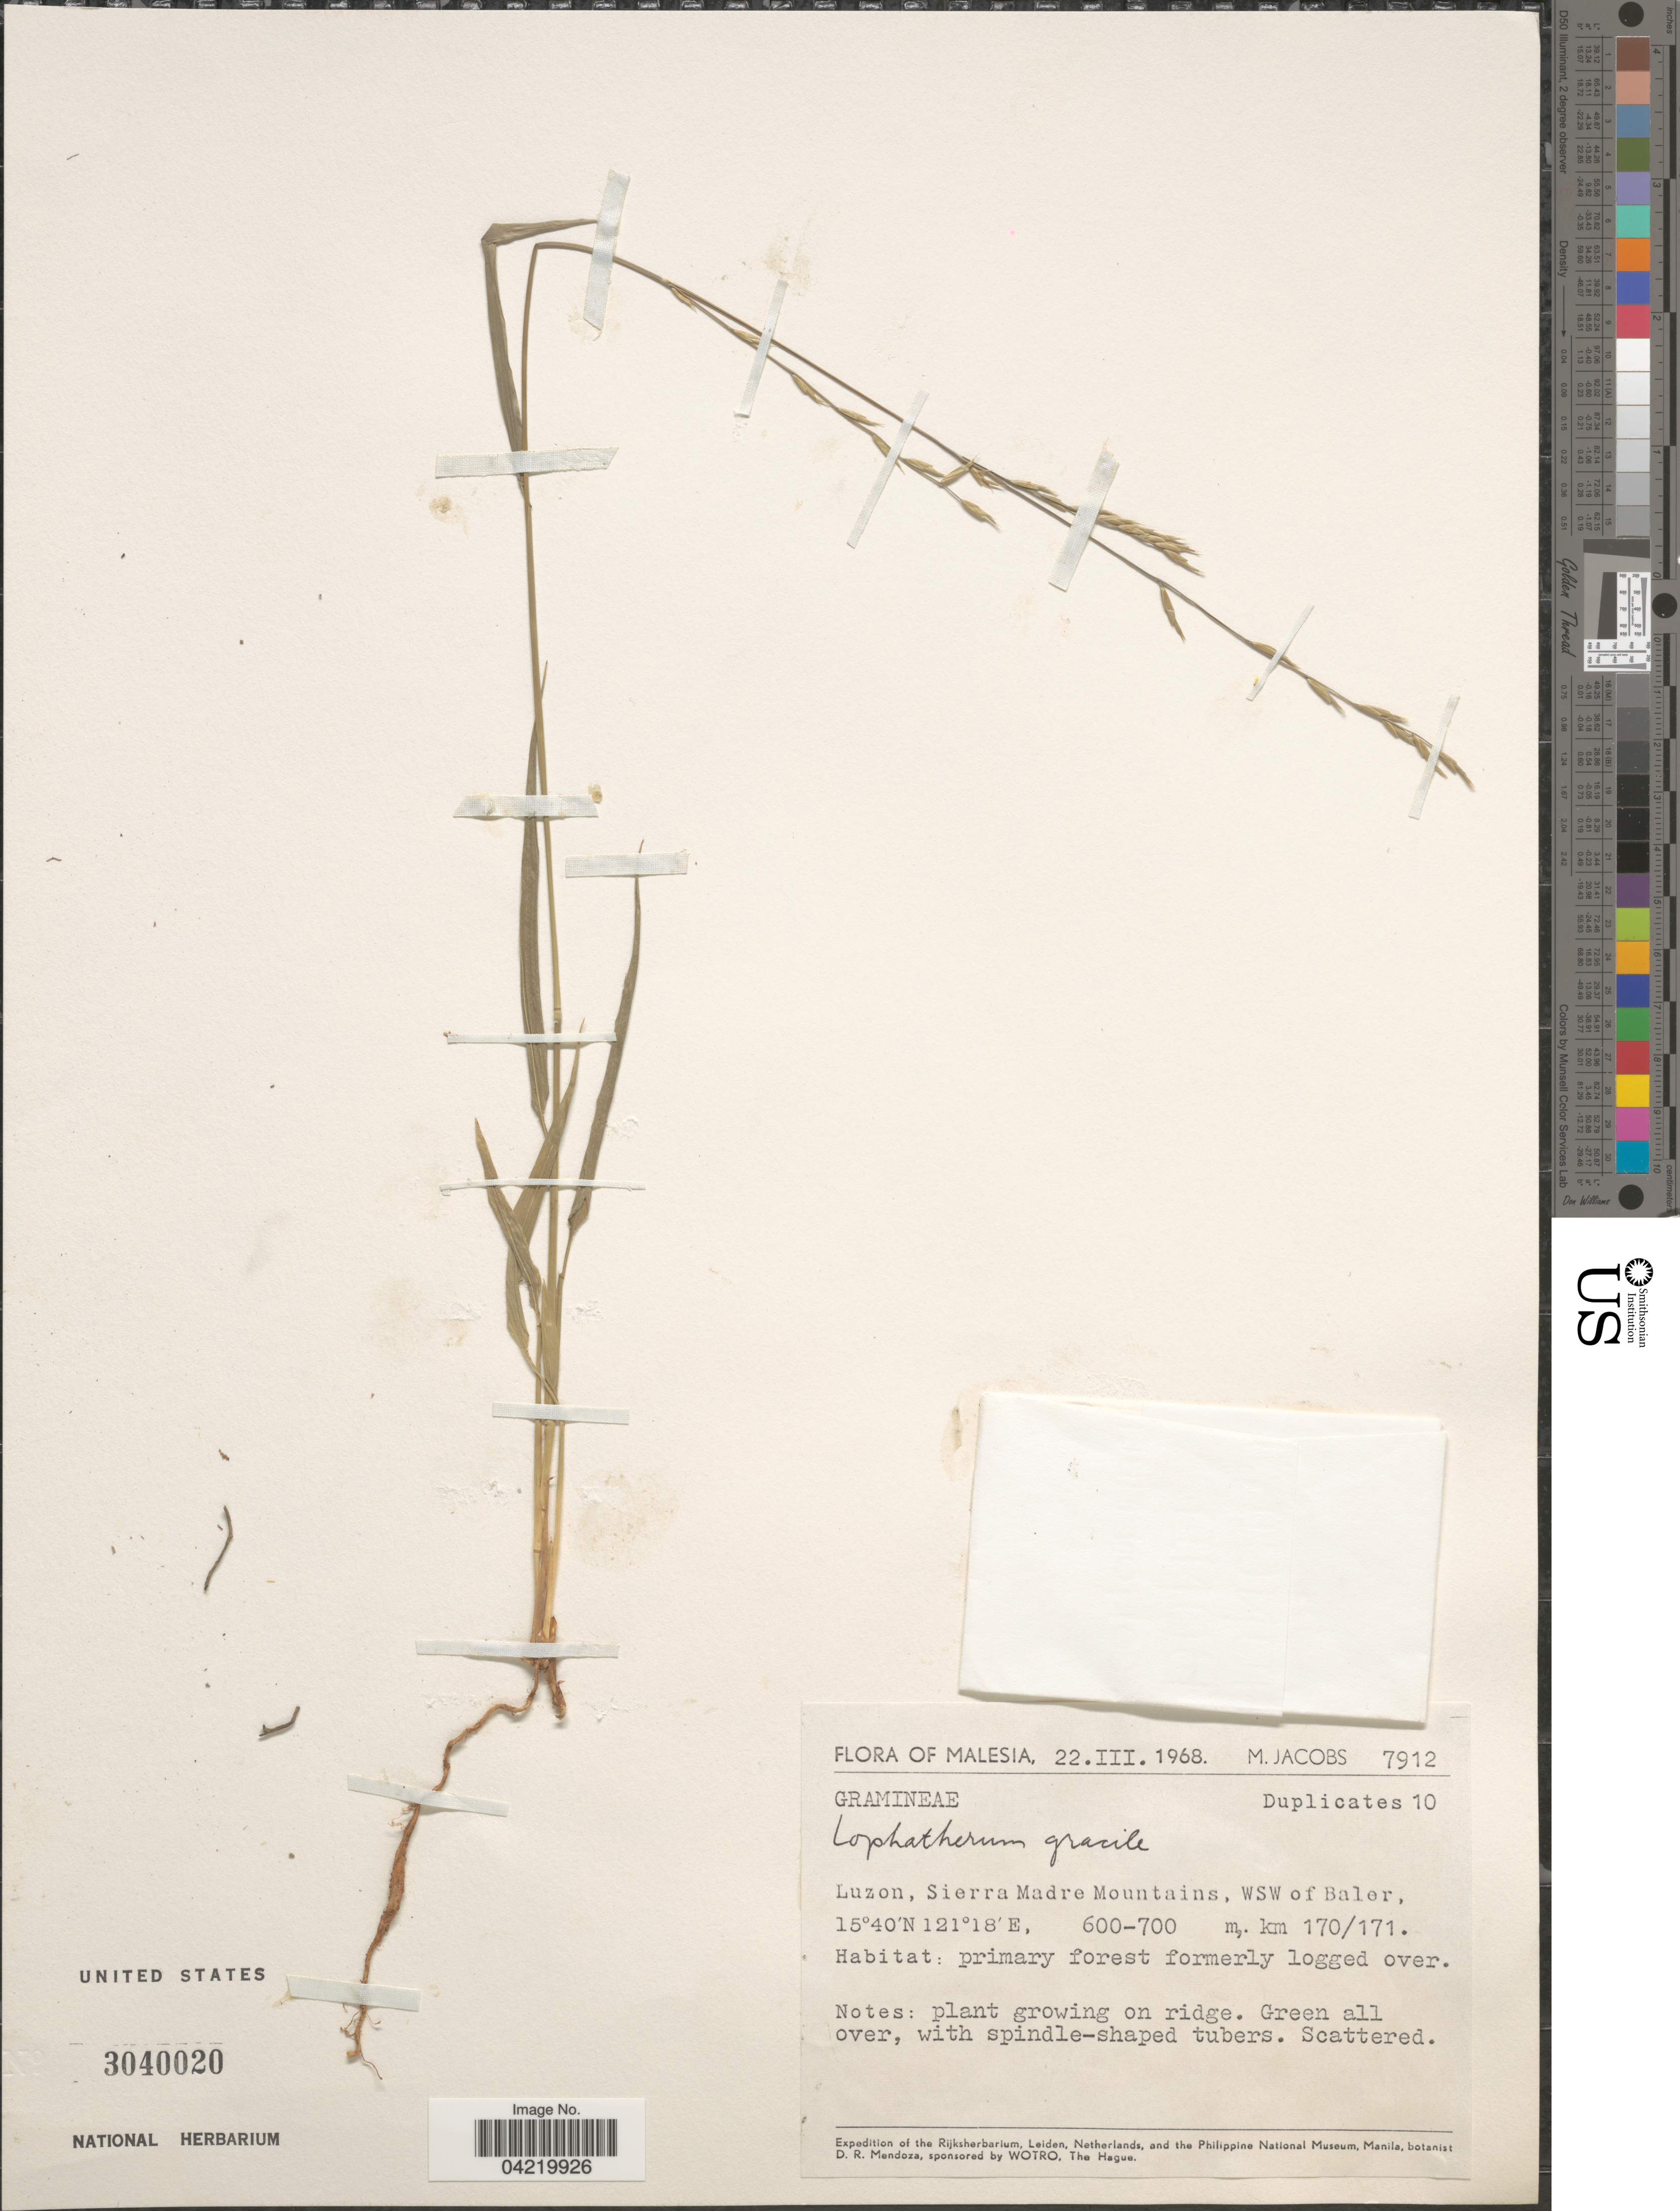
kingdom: Plantae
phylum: Tracheophyta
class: Liliopsida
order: Poales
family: Poaceae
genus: Lophatherum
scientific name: Lophatherum gracile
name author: Brongn.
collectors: M. Jacobs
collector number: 7912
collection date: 1968-03-22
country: Philippines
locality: Luzon, Sierra Madres Mountains, WSW of Bales, km 170/171.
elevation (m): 600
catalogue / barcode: US 3040020